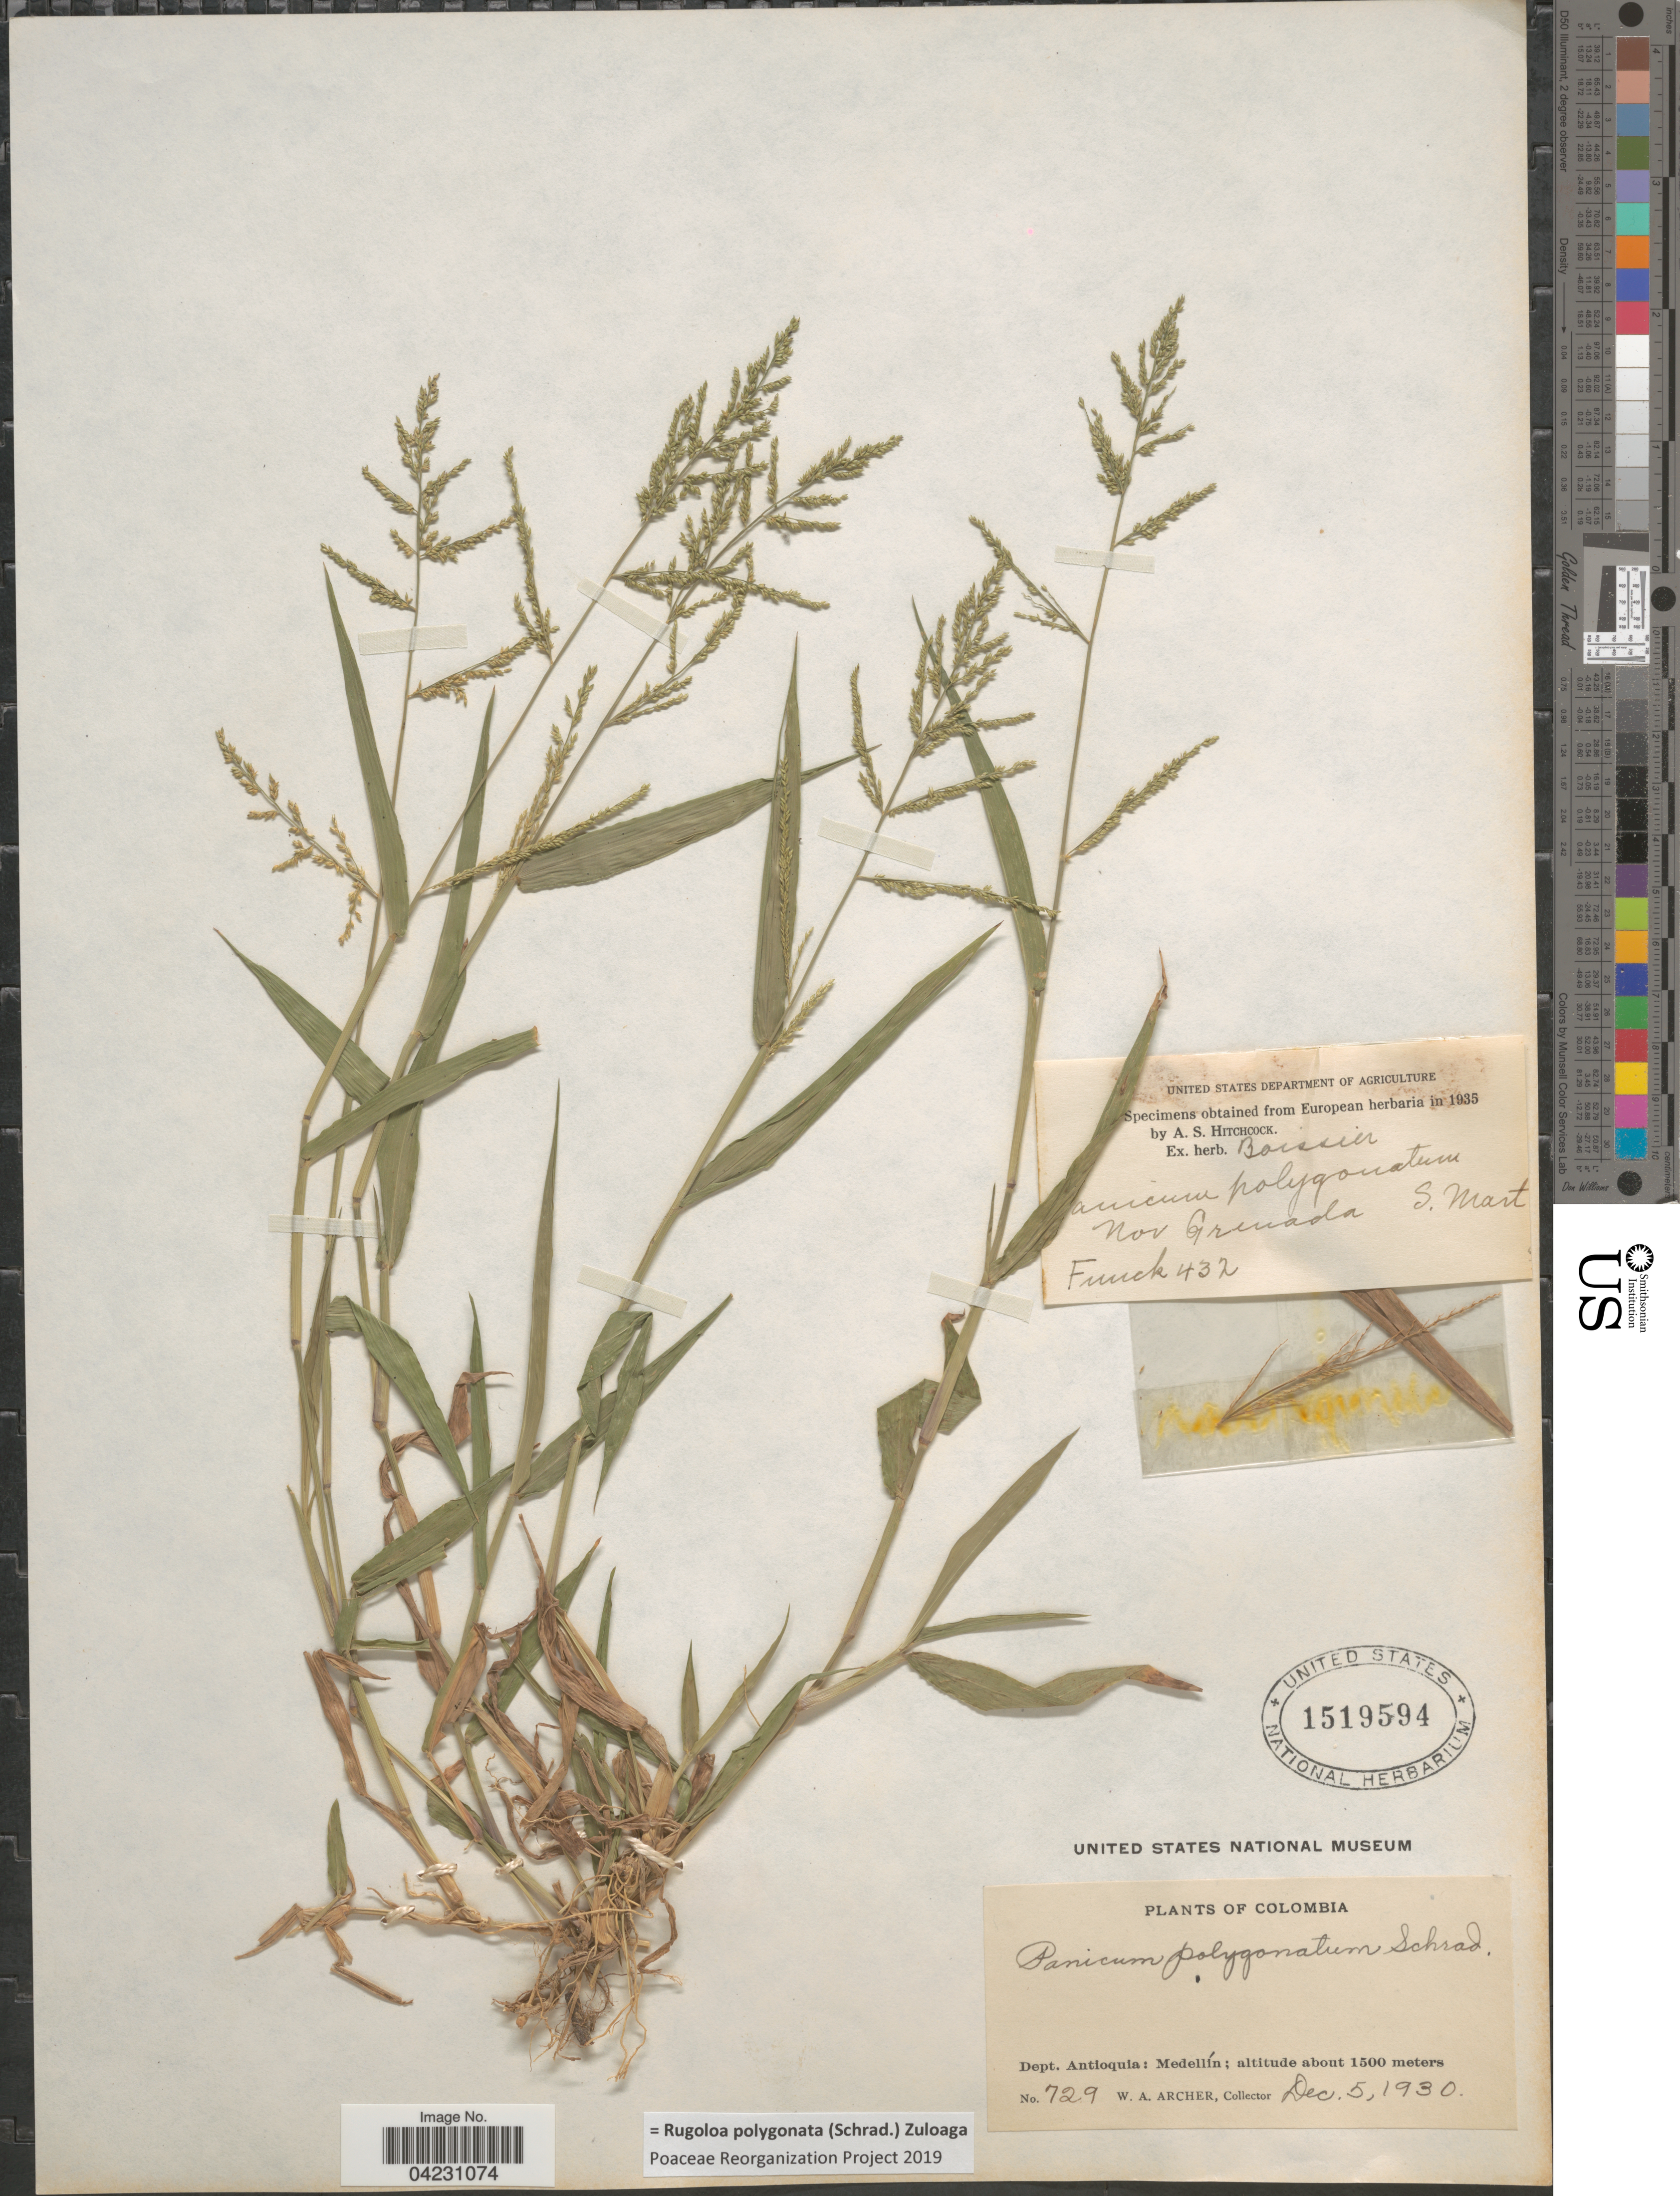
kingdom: Plantae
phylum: Tracheophyta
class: Liliopsida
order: Poales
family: Poaceae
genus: Rugoloa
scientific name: Rugoloa polygonata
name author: (Schrad.) Zuloaga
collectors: -. Funck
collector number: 432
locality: Nov. Grenada. S. Mart.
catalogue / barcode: US 1519594-2